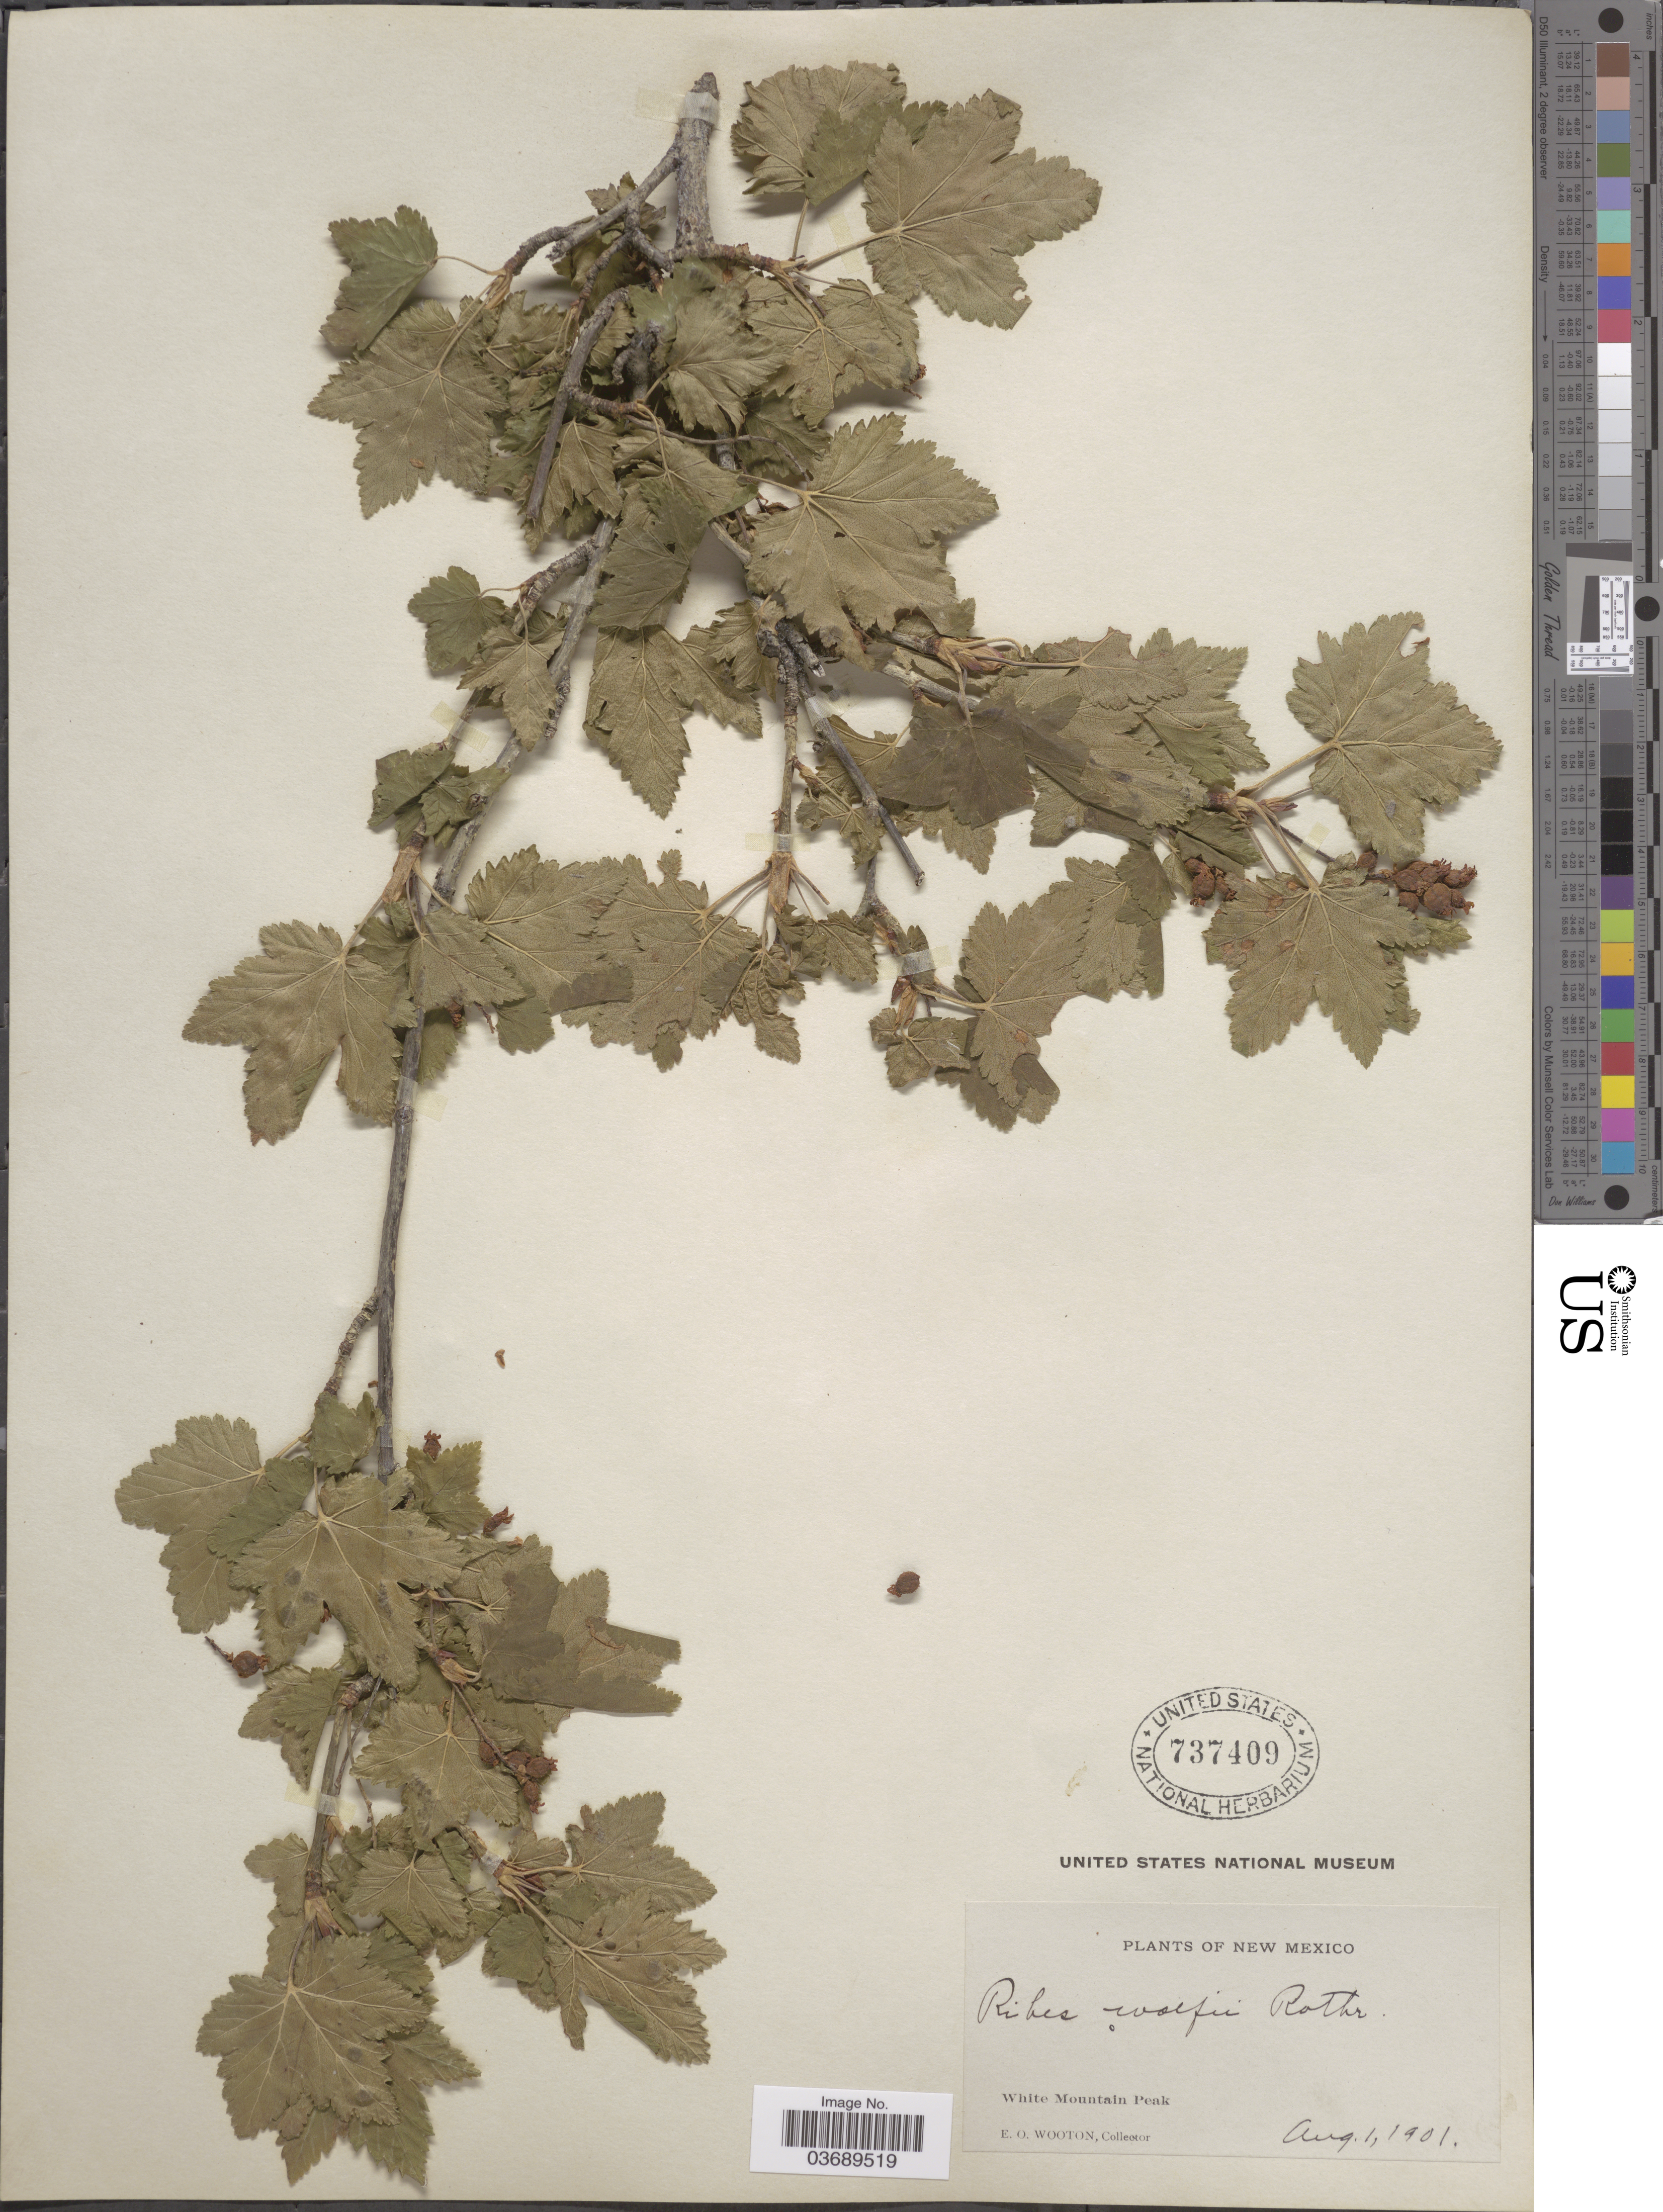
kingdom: Plantae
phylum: Tracheophyta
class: Magnoliopsida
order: Saxifragales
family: Grossulariaceae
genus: Ribes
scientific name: Ribes wolfii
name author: Rothr.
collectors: E. O. Wooton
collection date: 1901-08-01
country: United States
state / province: New Mexico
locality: White Mountain Peak.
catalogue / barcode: US 737409